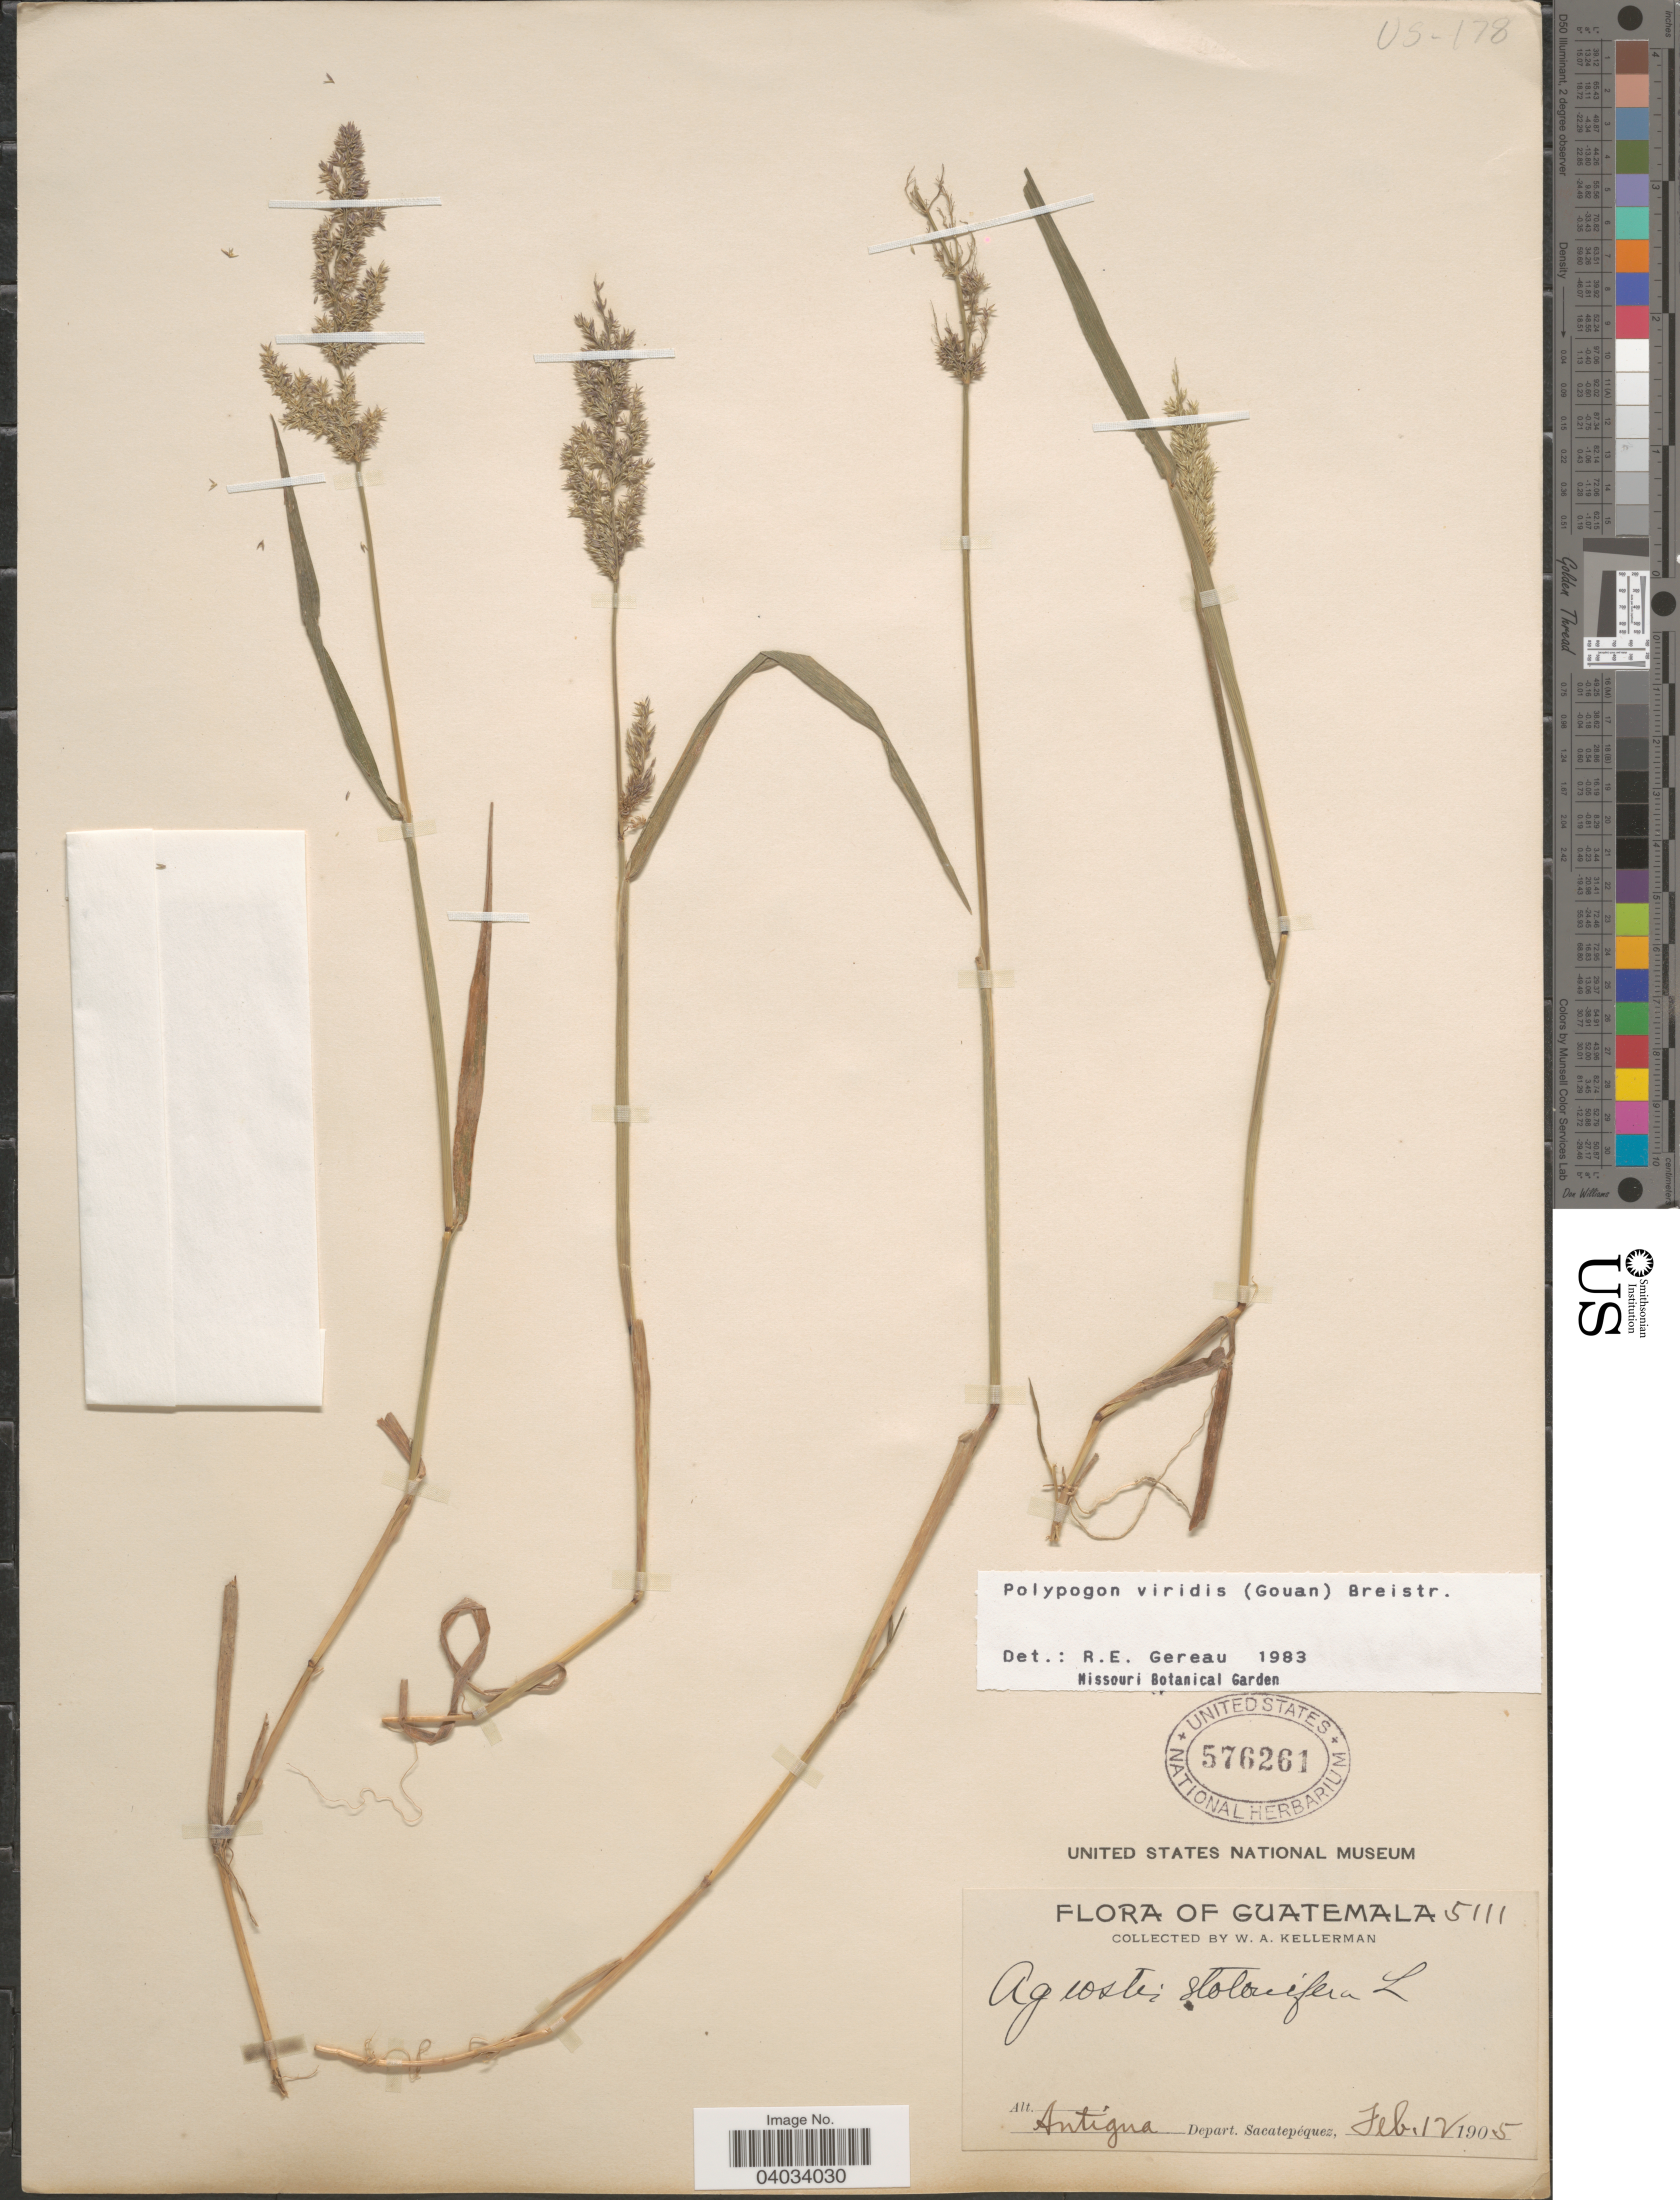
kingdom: Plantae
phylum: Tracheophyta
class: Liliopsida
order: Poales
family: Poaceae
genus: Polypogon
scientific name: Polypogon viridis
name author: (Gouan) Breistroffer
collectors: W. Kellerman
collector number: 5111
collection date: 1905-02-12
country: Guatemala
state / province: Sacatepequez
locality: Antigua. Depart. Sacatepéquez.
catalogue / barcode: US 576261